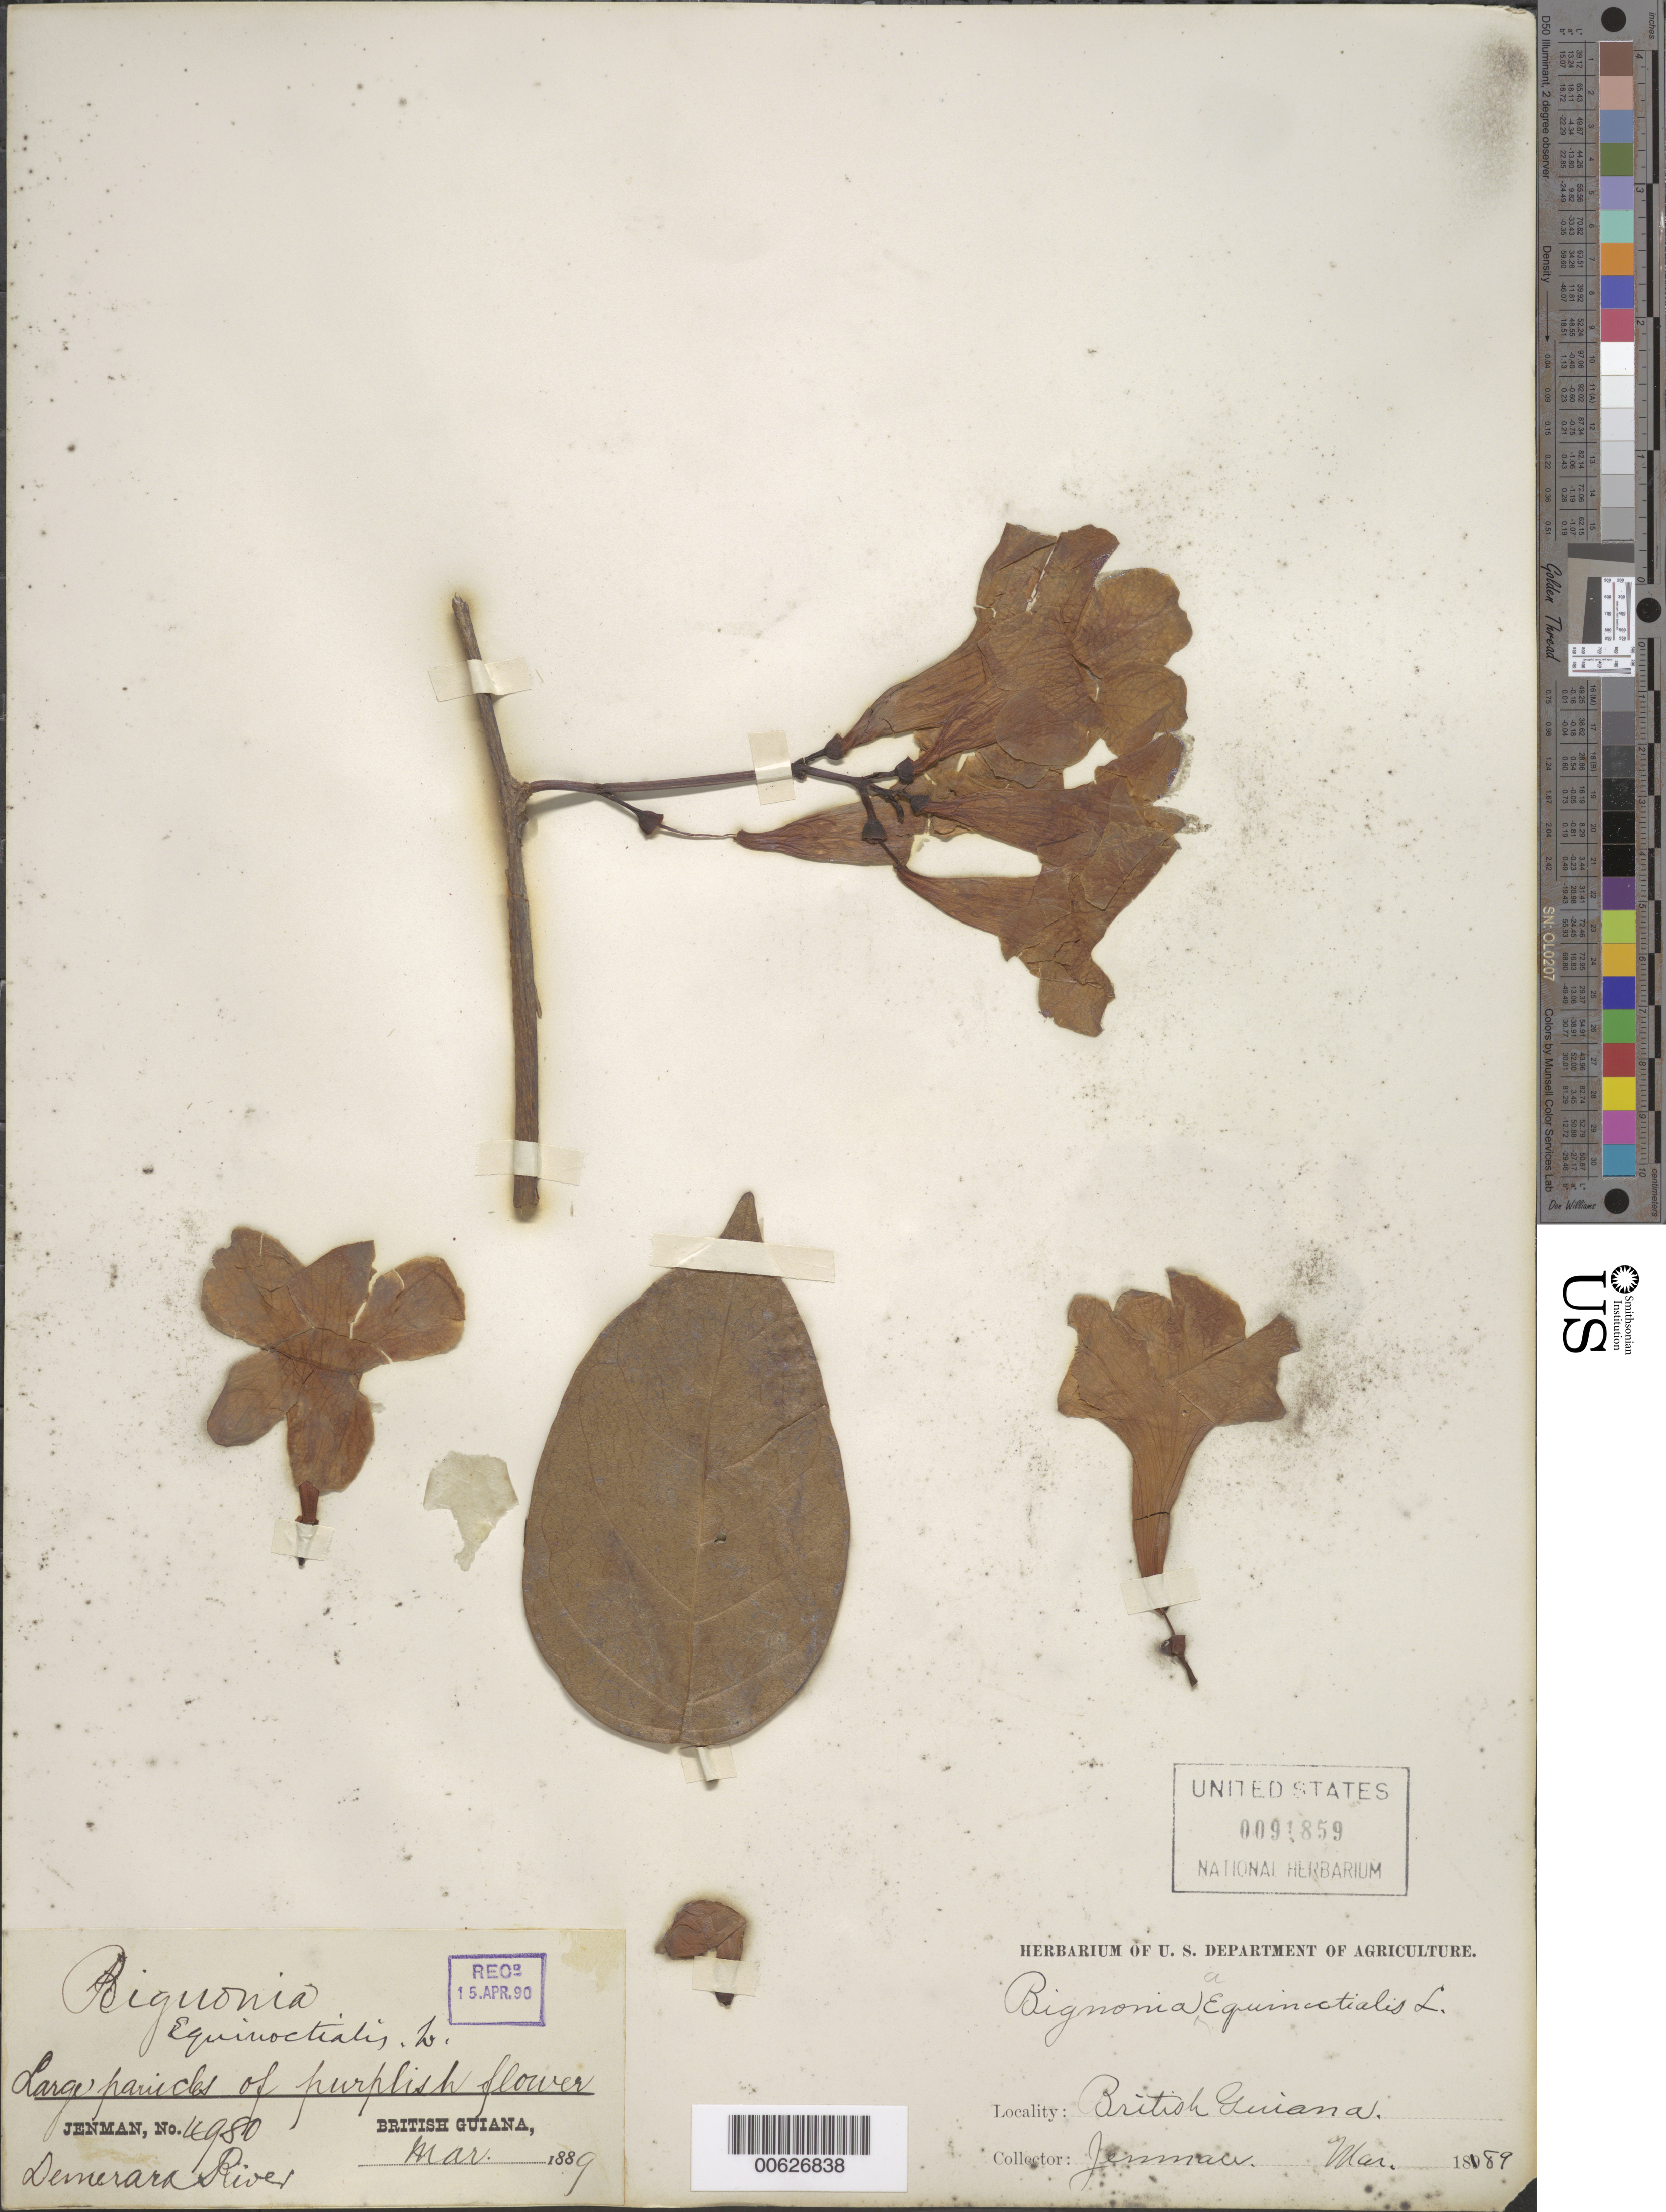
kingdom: Plantae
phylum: Tracheophyta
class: Magnoliopsida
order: Lamiales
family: Bignoniaceae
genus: Bignonia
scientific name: Bignonia aequinoctialis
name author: L.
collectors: G. S. Jenman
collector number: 4980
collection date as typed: March 1889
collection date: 1889-03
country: Guyana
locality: Demerara R.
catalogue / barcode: US 91859